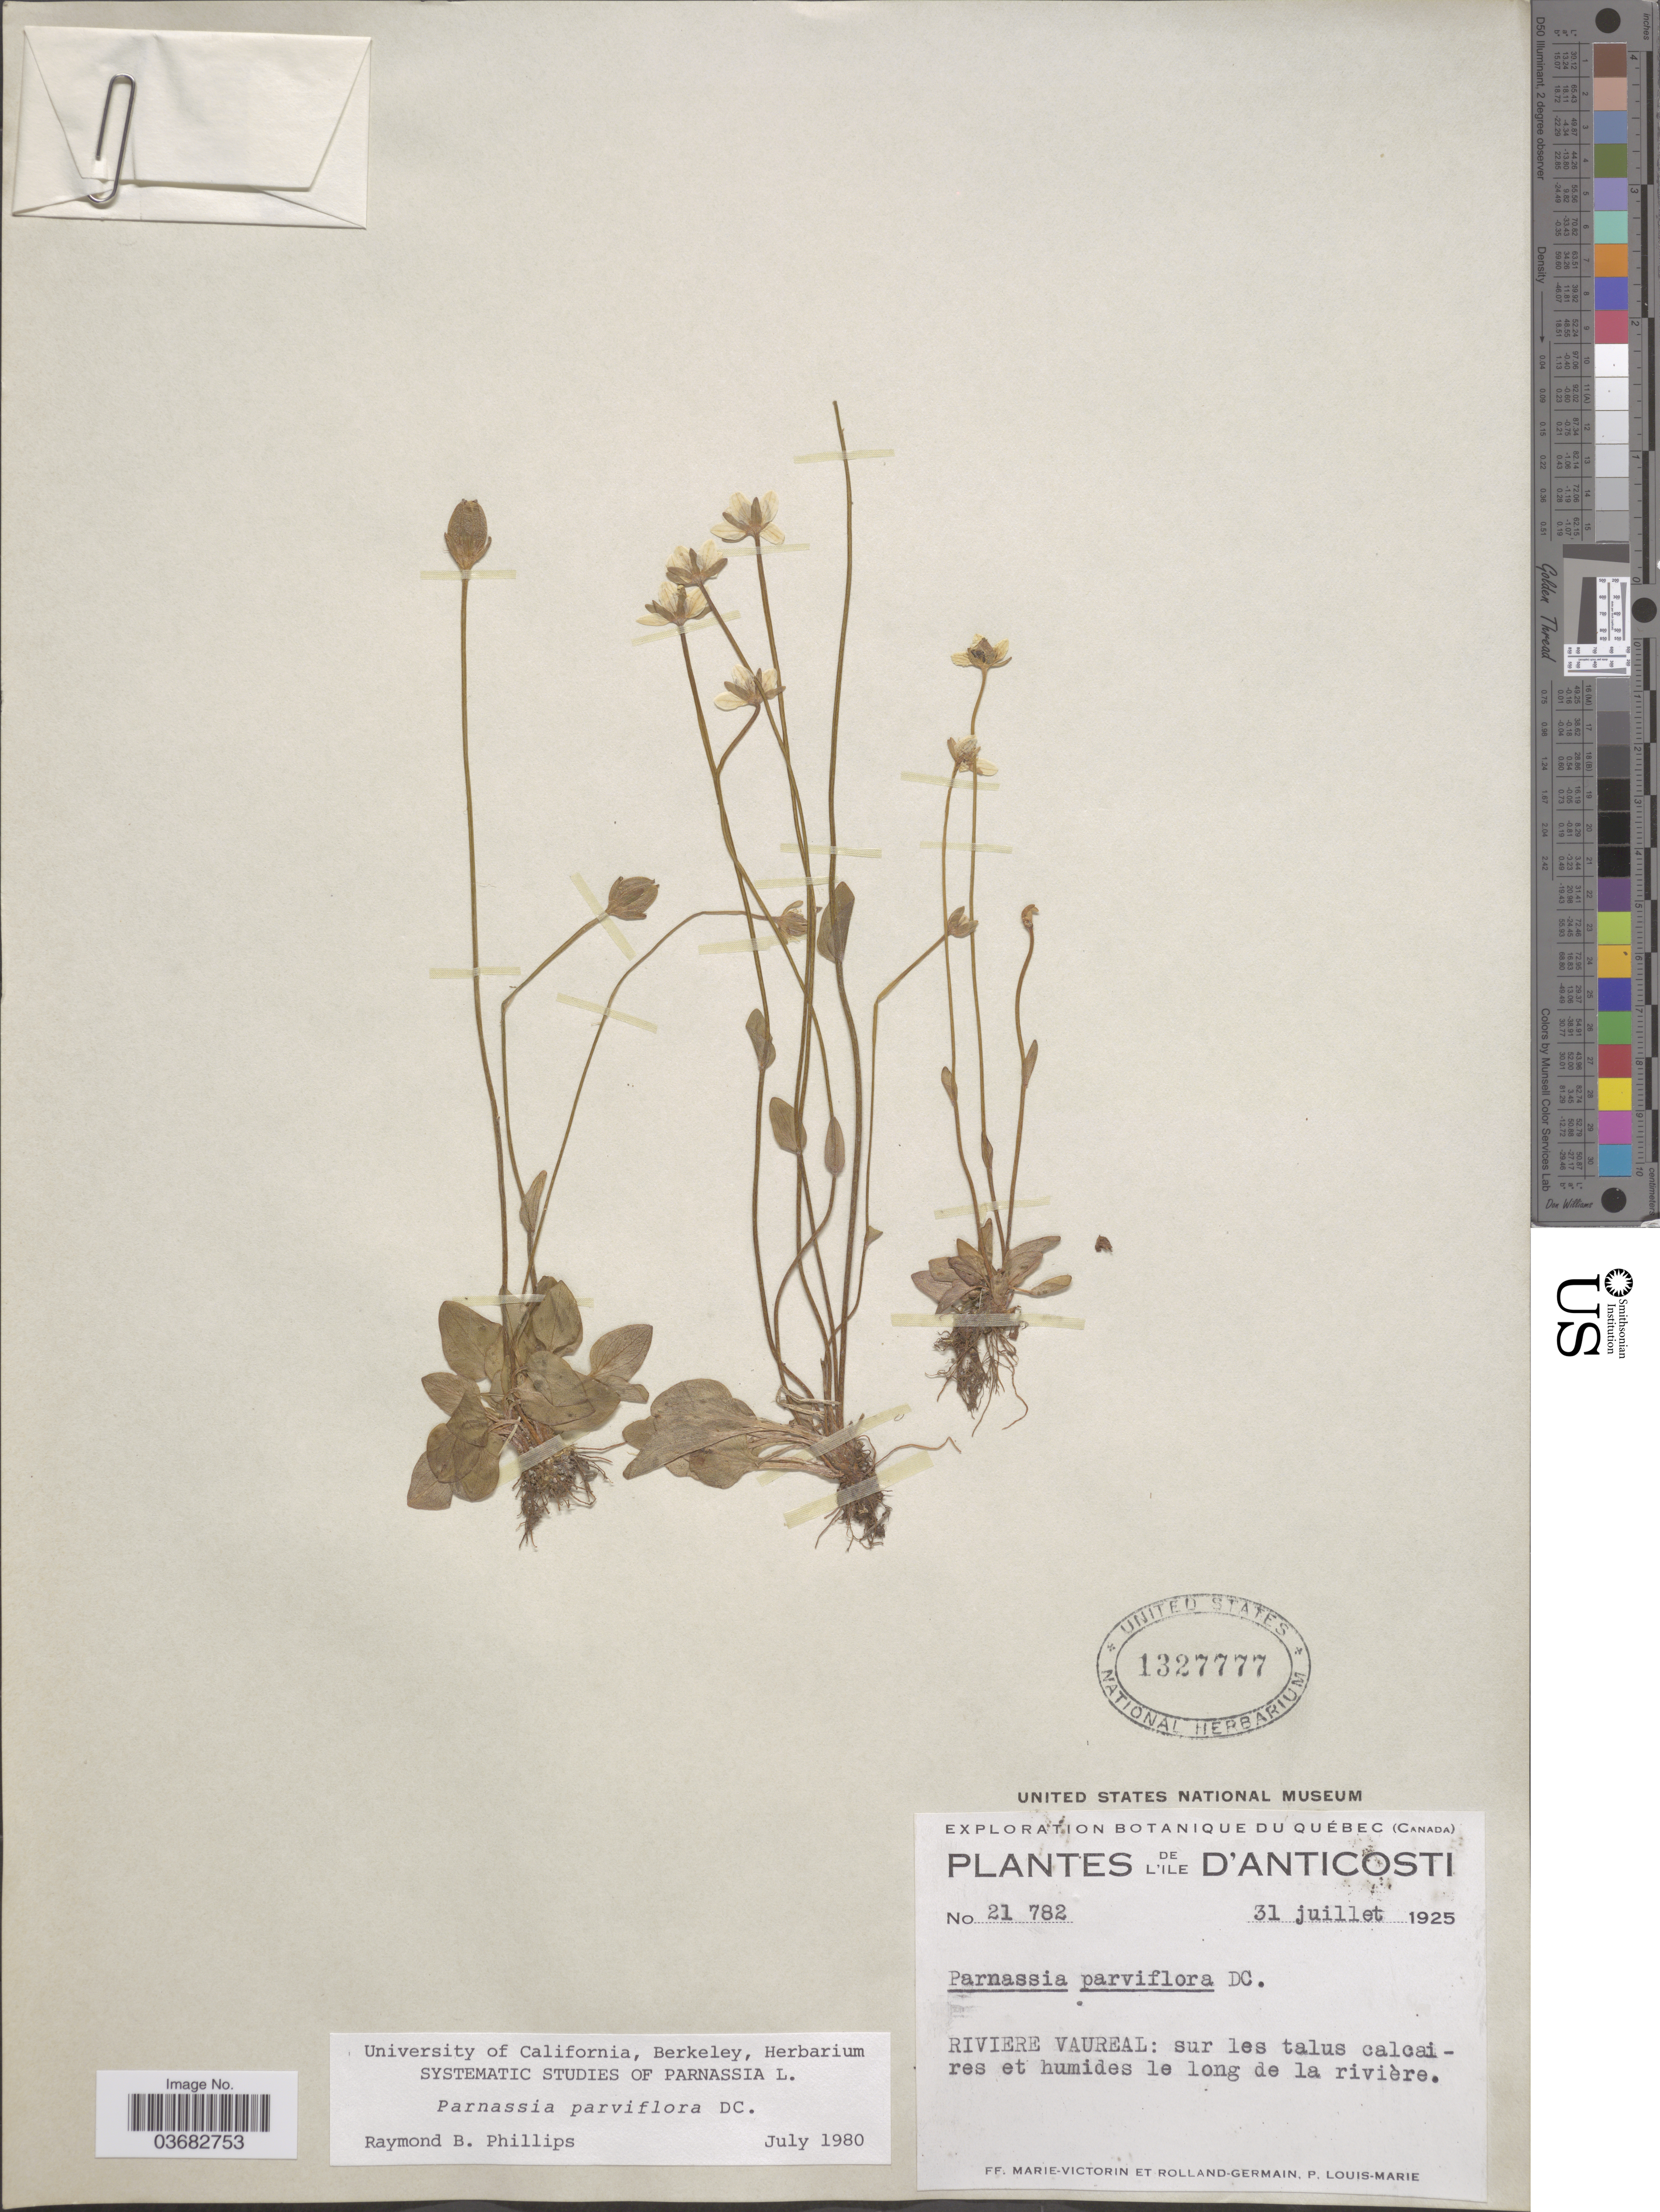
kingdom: Plantae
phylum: Tracheophyta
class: Magnoliopsida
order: Celastrales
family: Parnassiaceae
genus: Parnassia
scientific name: Parnassia parviflora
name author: DC.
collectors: F. Marie-Victorin, Rolland-Germain & L.-M. LaLonde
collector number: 21782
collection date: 1925-07-31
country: Canada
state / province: Quebec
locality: Exploration Botanique du Québec. L'ile d'Anticosti. Riviere Vaureal: sur les talus calcaires et humides le long de la rivière.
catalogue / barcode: US 1327777